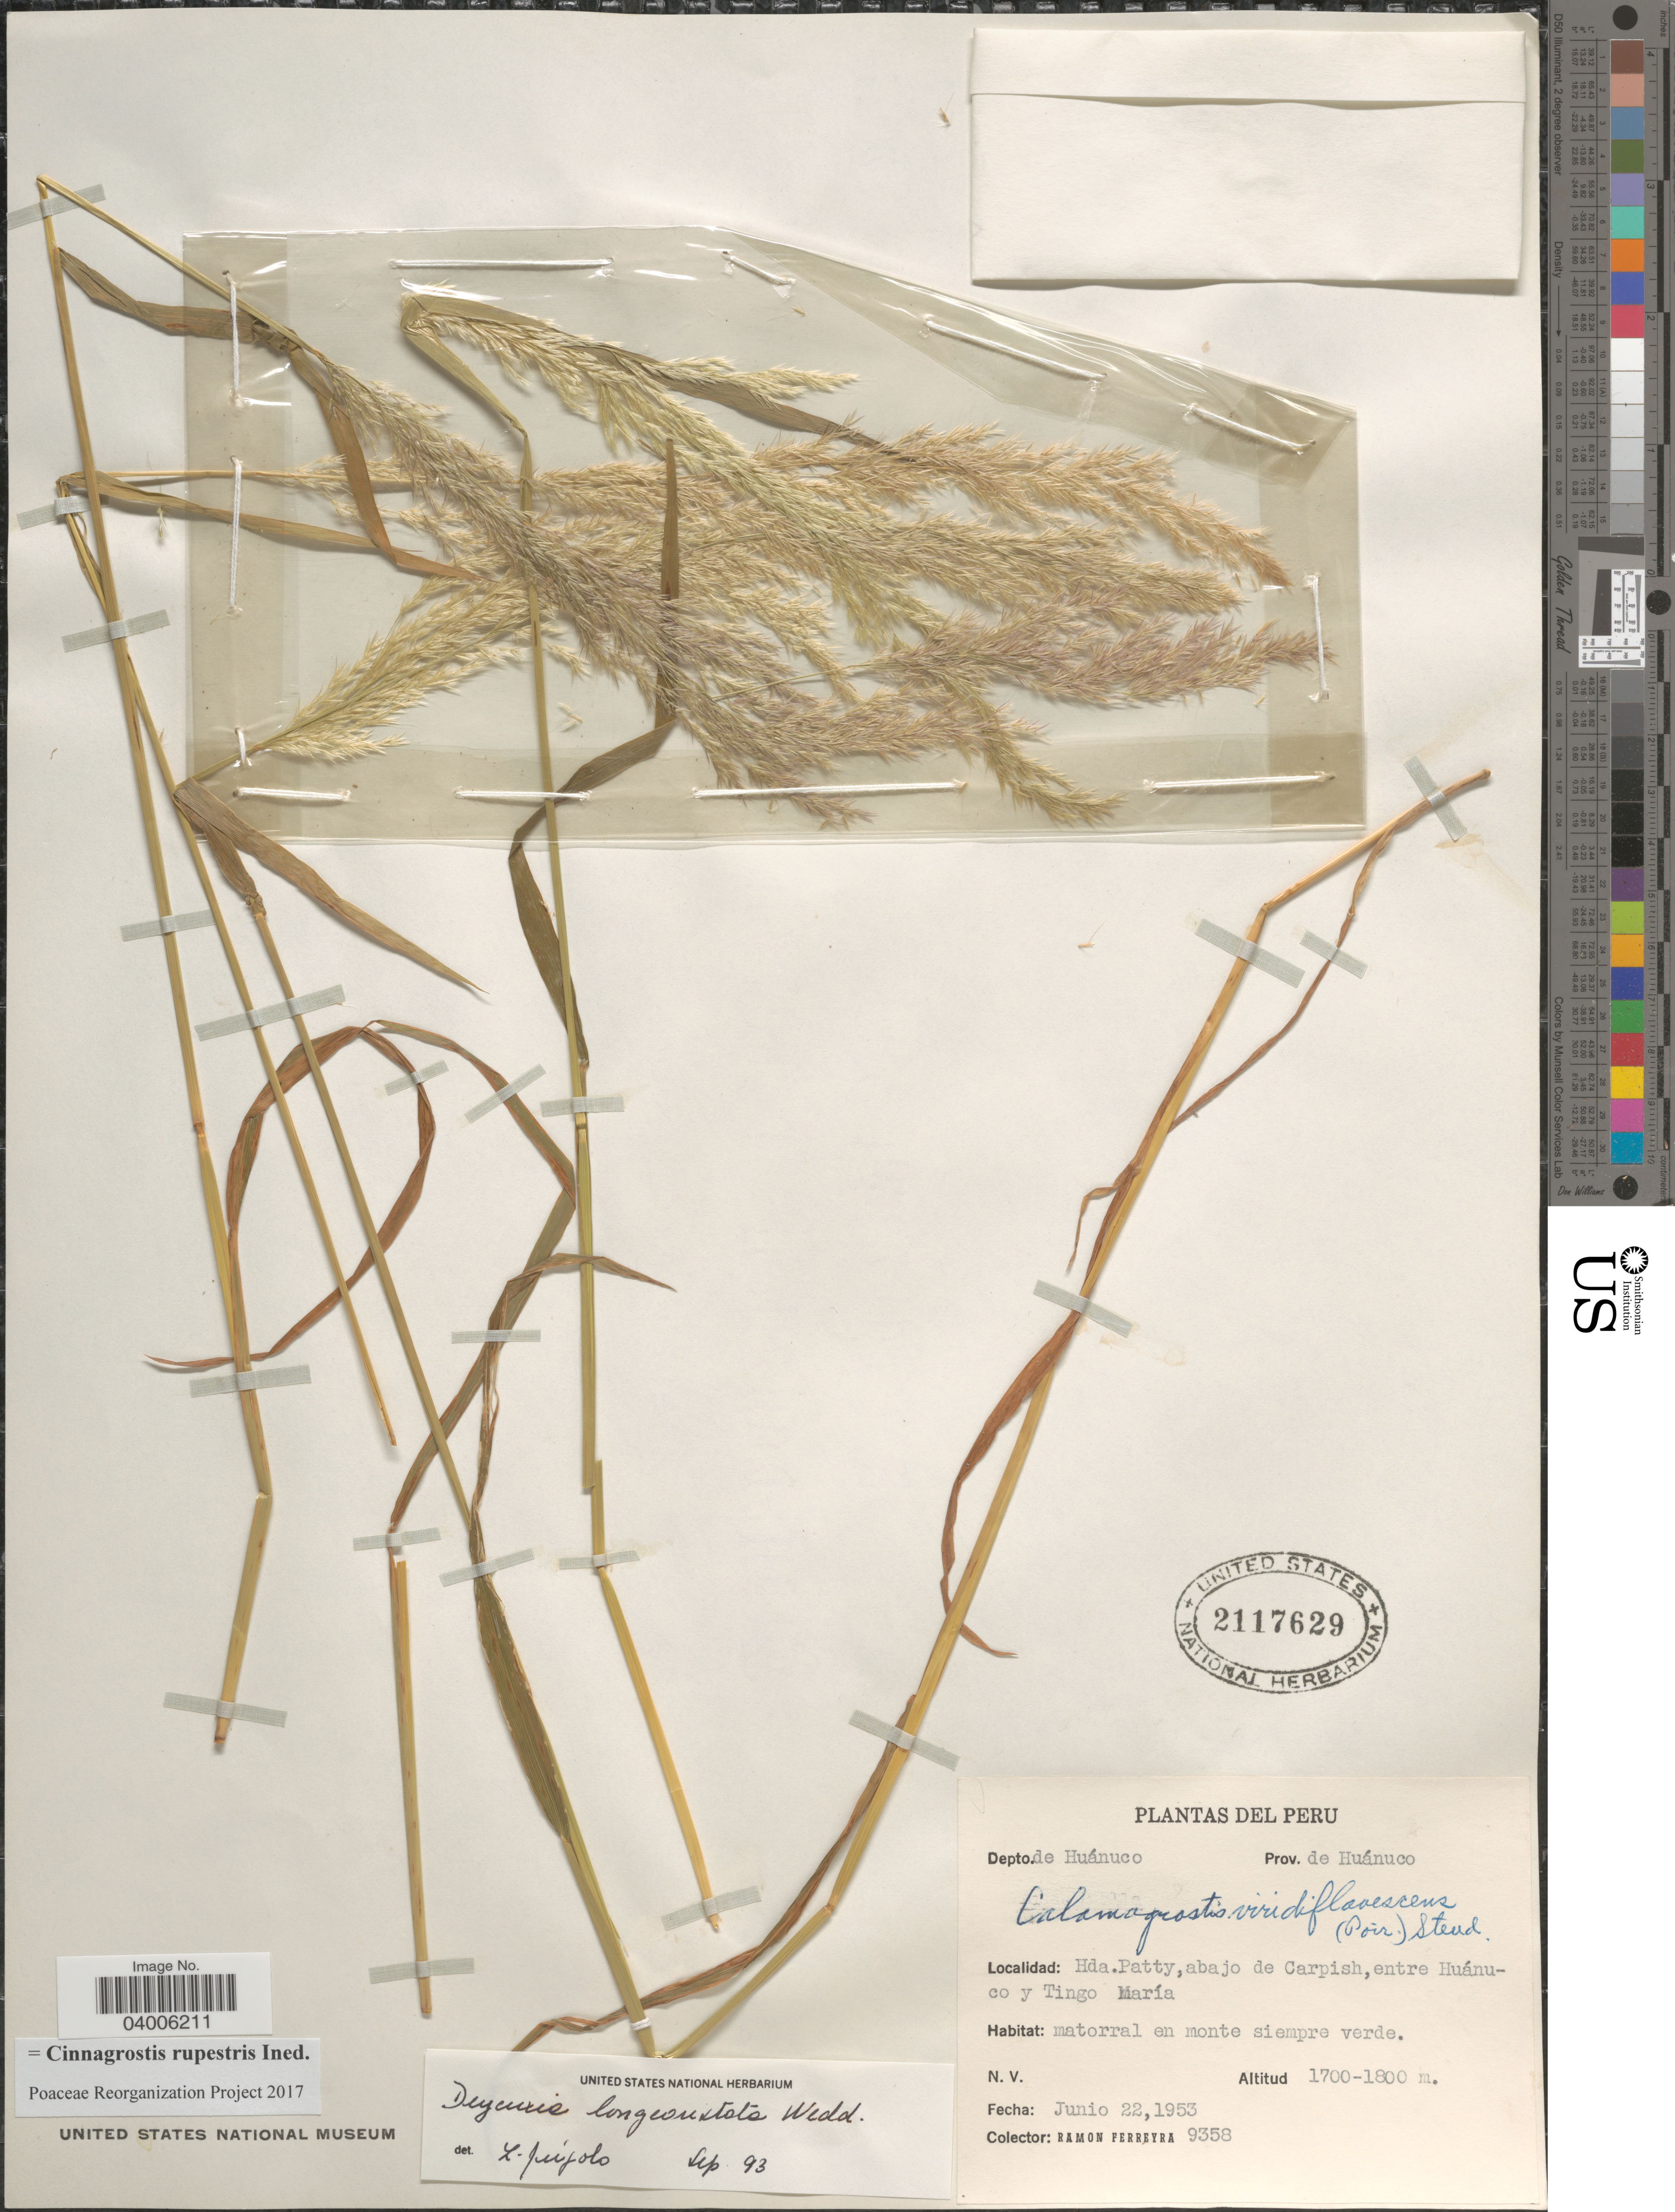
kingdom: Plantae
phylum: Tracheophyta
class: Liliopsida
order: Poales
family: Poaceae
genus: Cinnagrostis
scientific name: Cinnagrostis rupestris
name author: (Trin.) P.M. Peterson et al.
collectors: R. A. Ferreyra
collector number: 9358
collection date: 1953-06-22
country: Peru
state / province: Huánuco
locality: Depto. de Huánuco. Prov. de Huánuco. Hda. Patty, abajo de Carpish, entre Huánuco y Tingo María.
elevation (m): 1700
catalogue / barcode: US 2117629